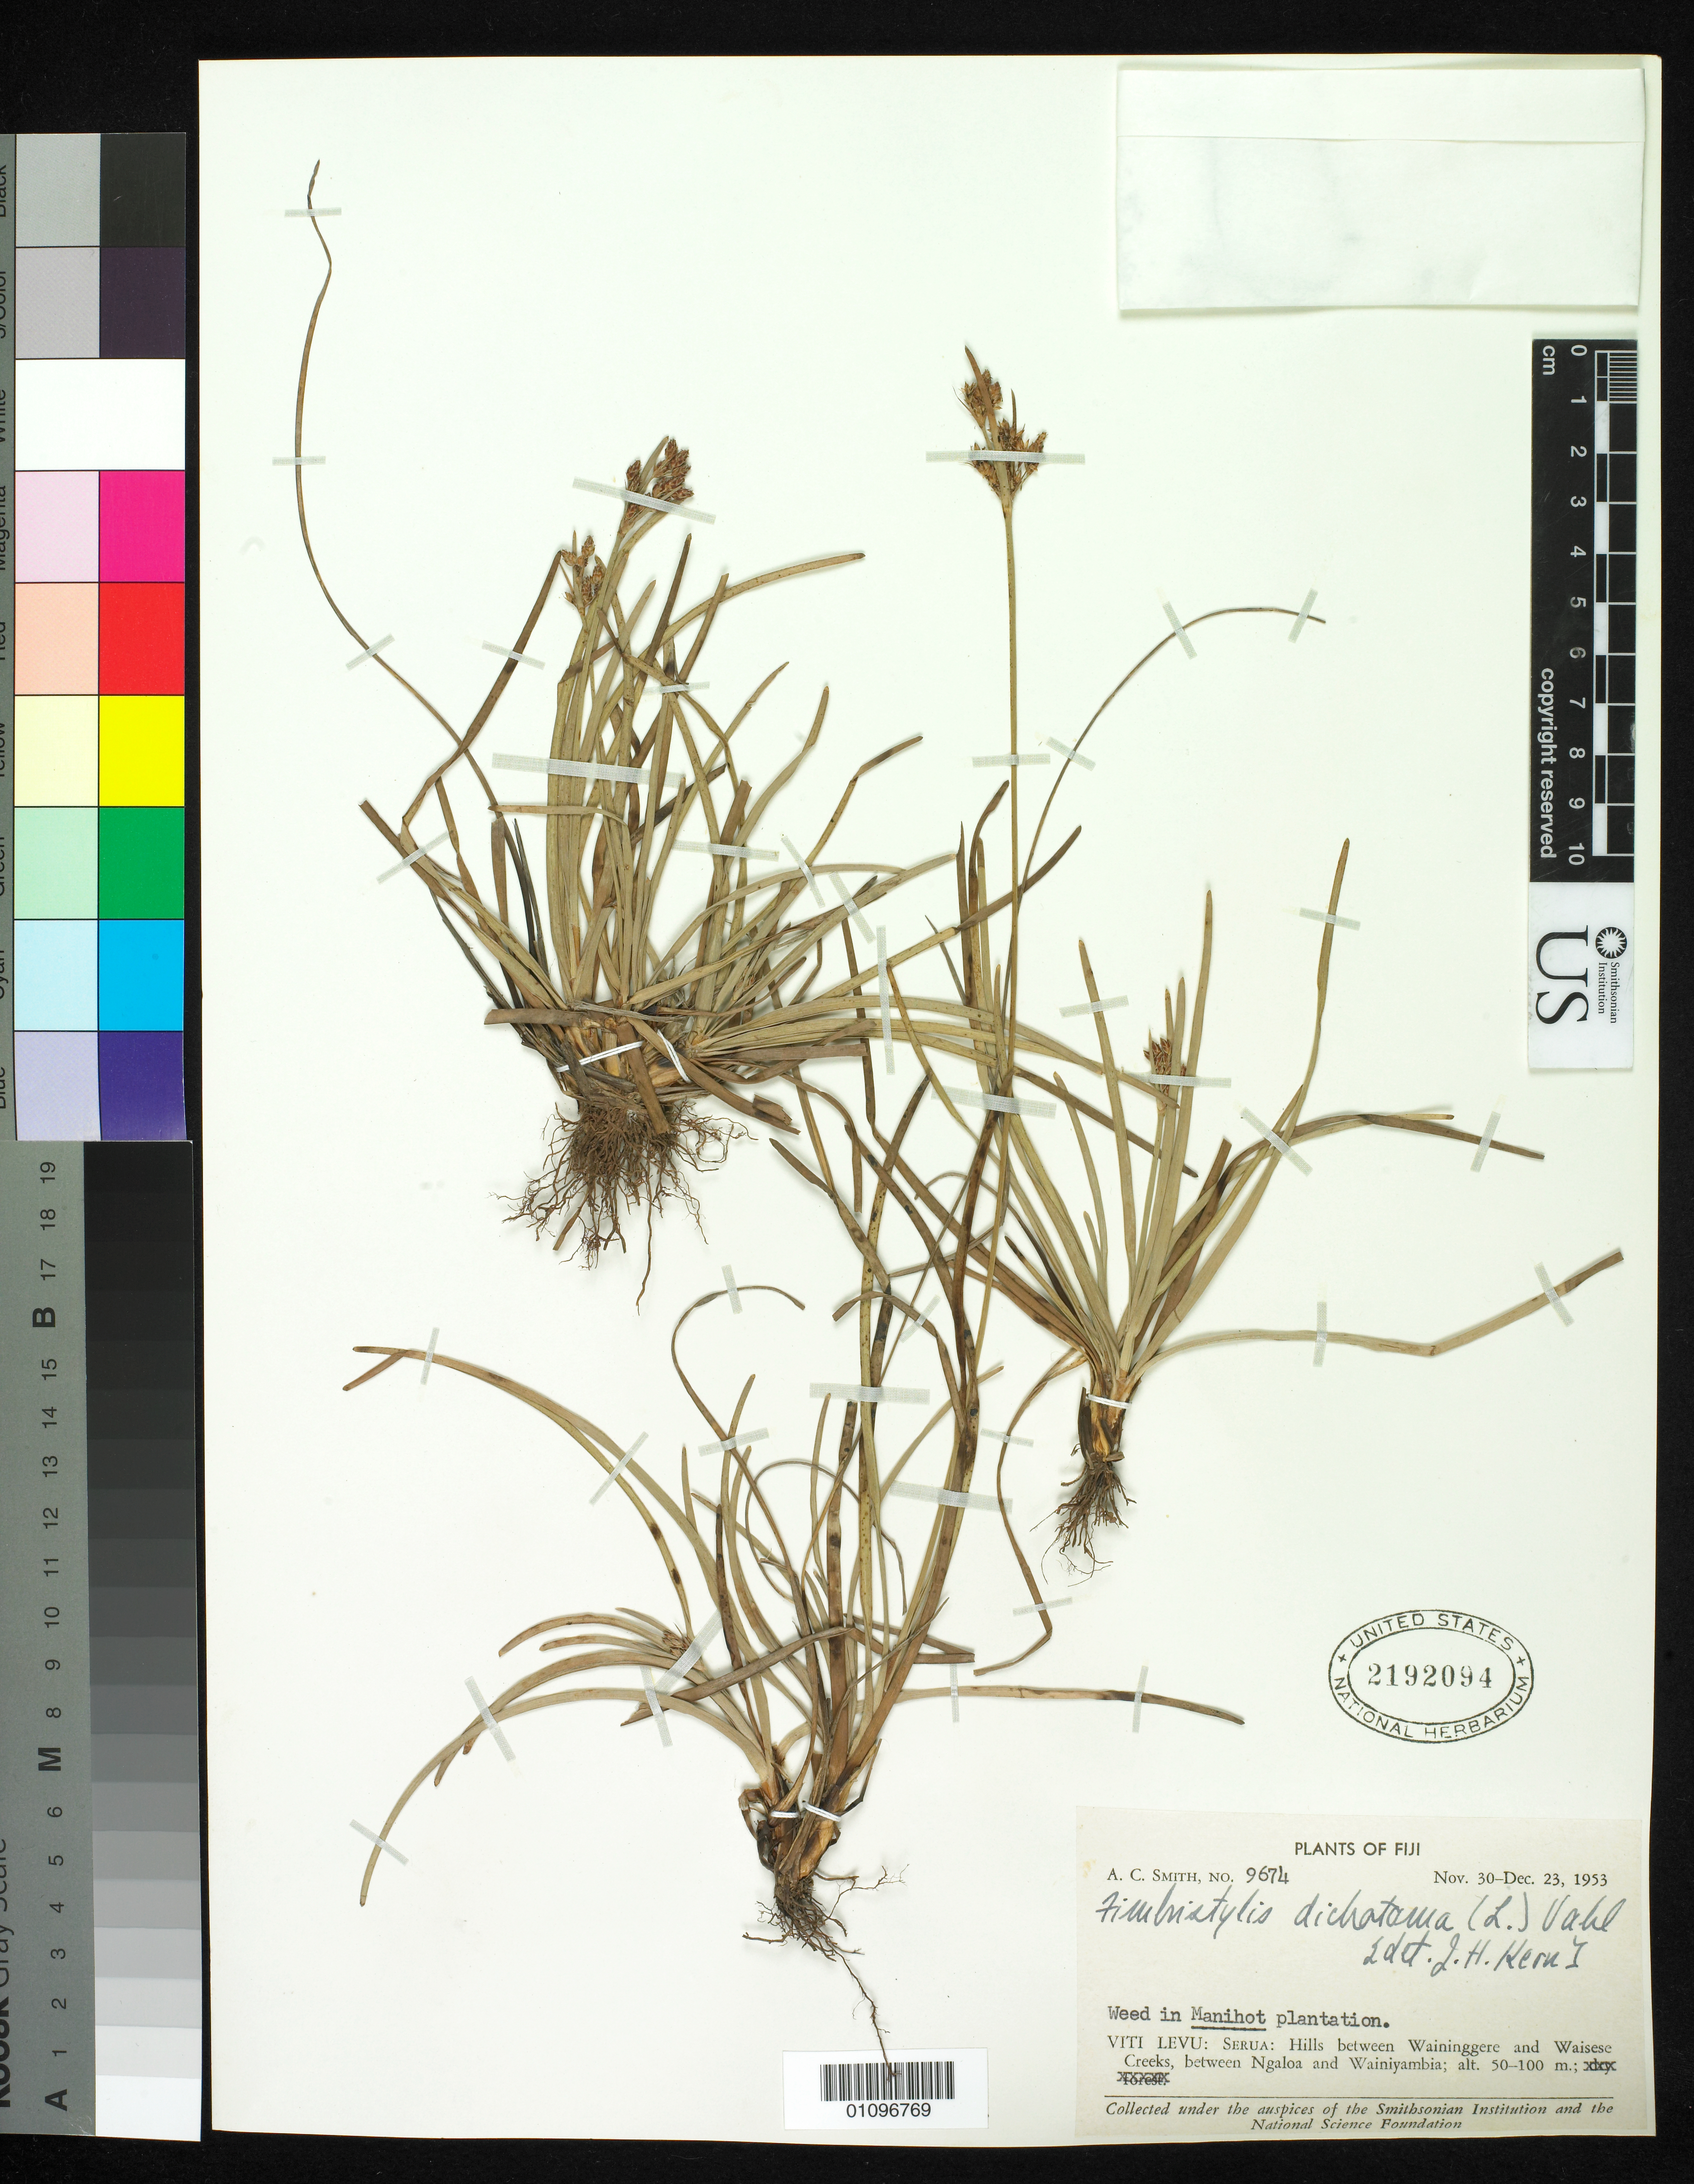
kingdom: Plantae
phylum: Tracheophyta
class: Liliopsida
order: Poales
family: Cyperaceae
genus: Fimbristylis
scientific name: Fimbristylis dichotoma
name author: (L.) Vahl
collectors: A. C. Smith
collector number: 9674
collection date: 1953-11-30/1953-12-23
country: Fiji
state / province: Serua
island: Viti Levu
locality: Hills between Waininggere and Waiese Creeks, between Ngaloa and Wainiyambia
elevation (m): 50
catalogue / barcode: US 2192094